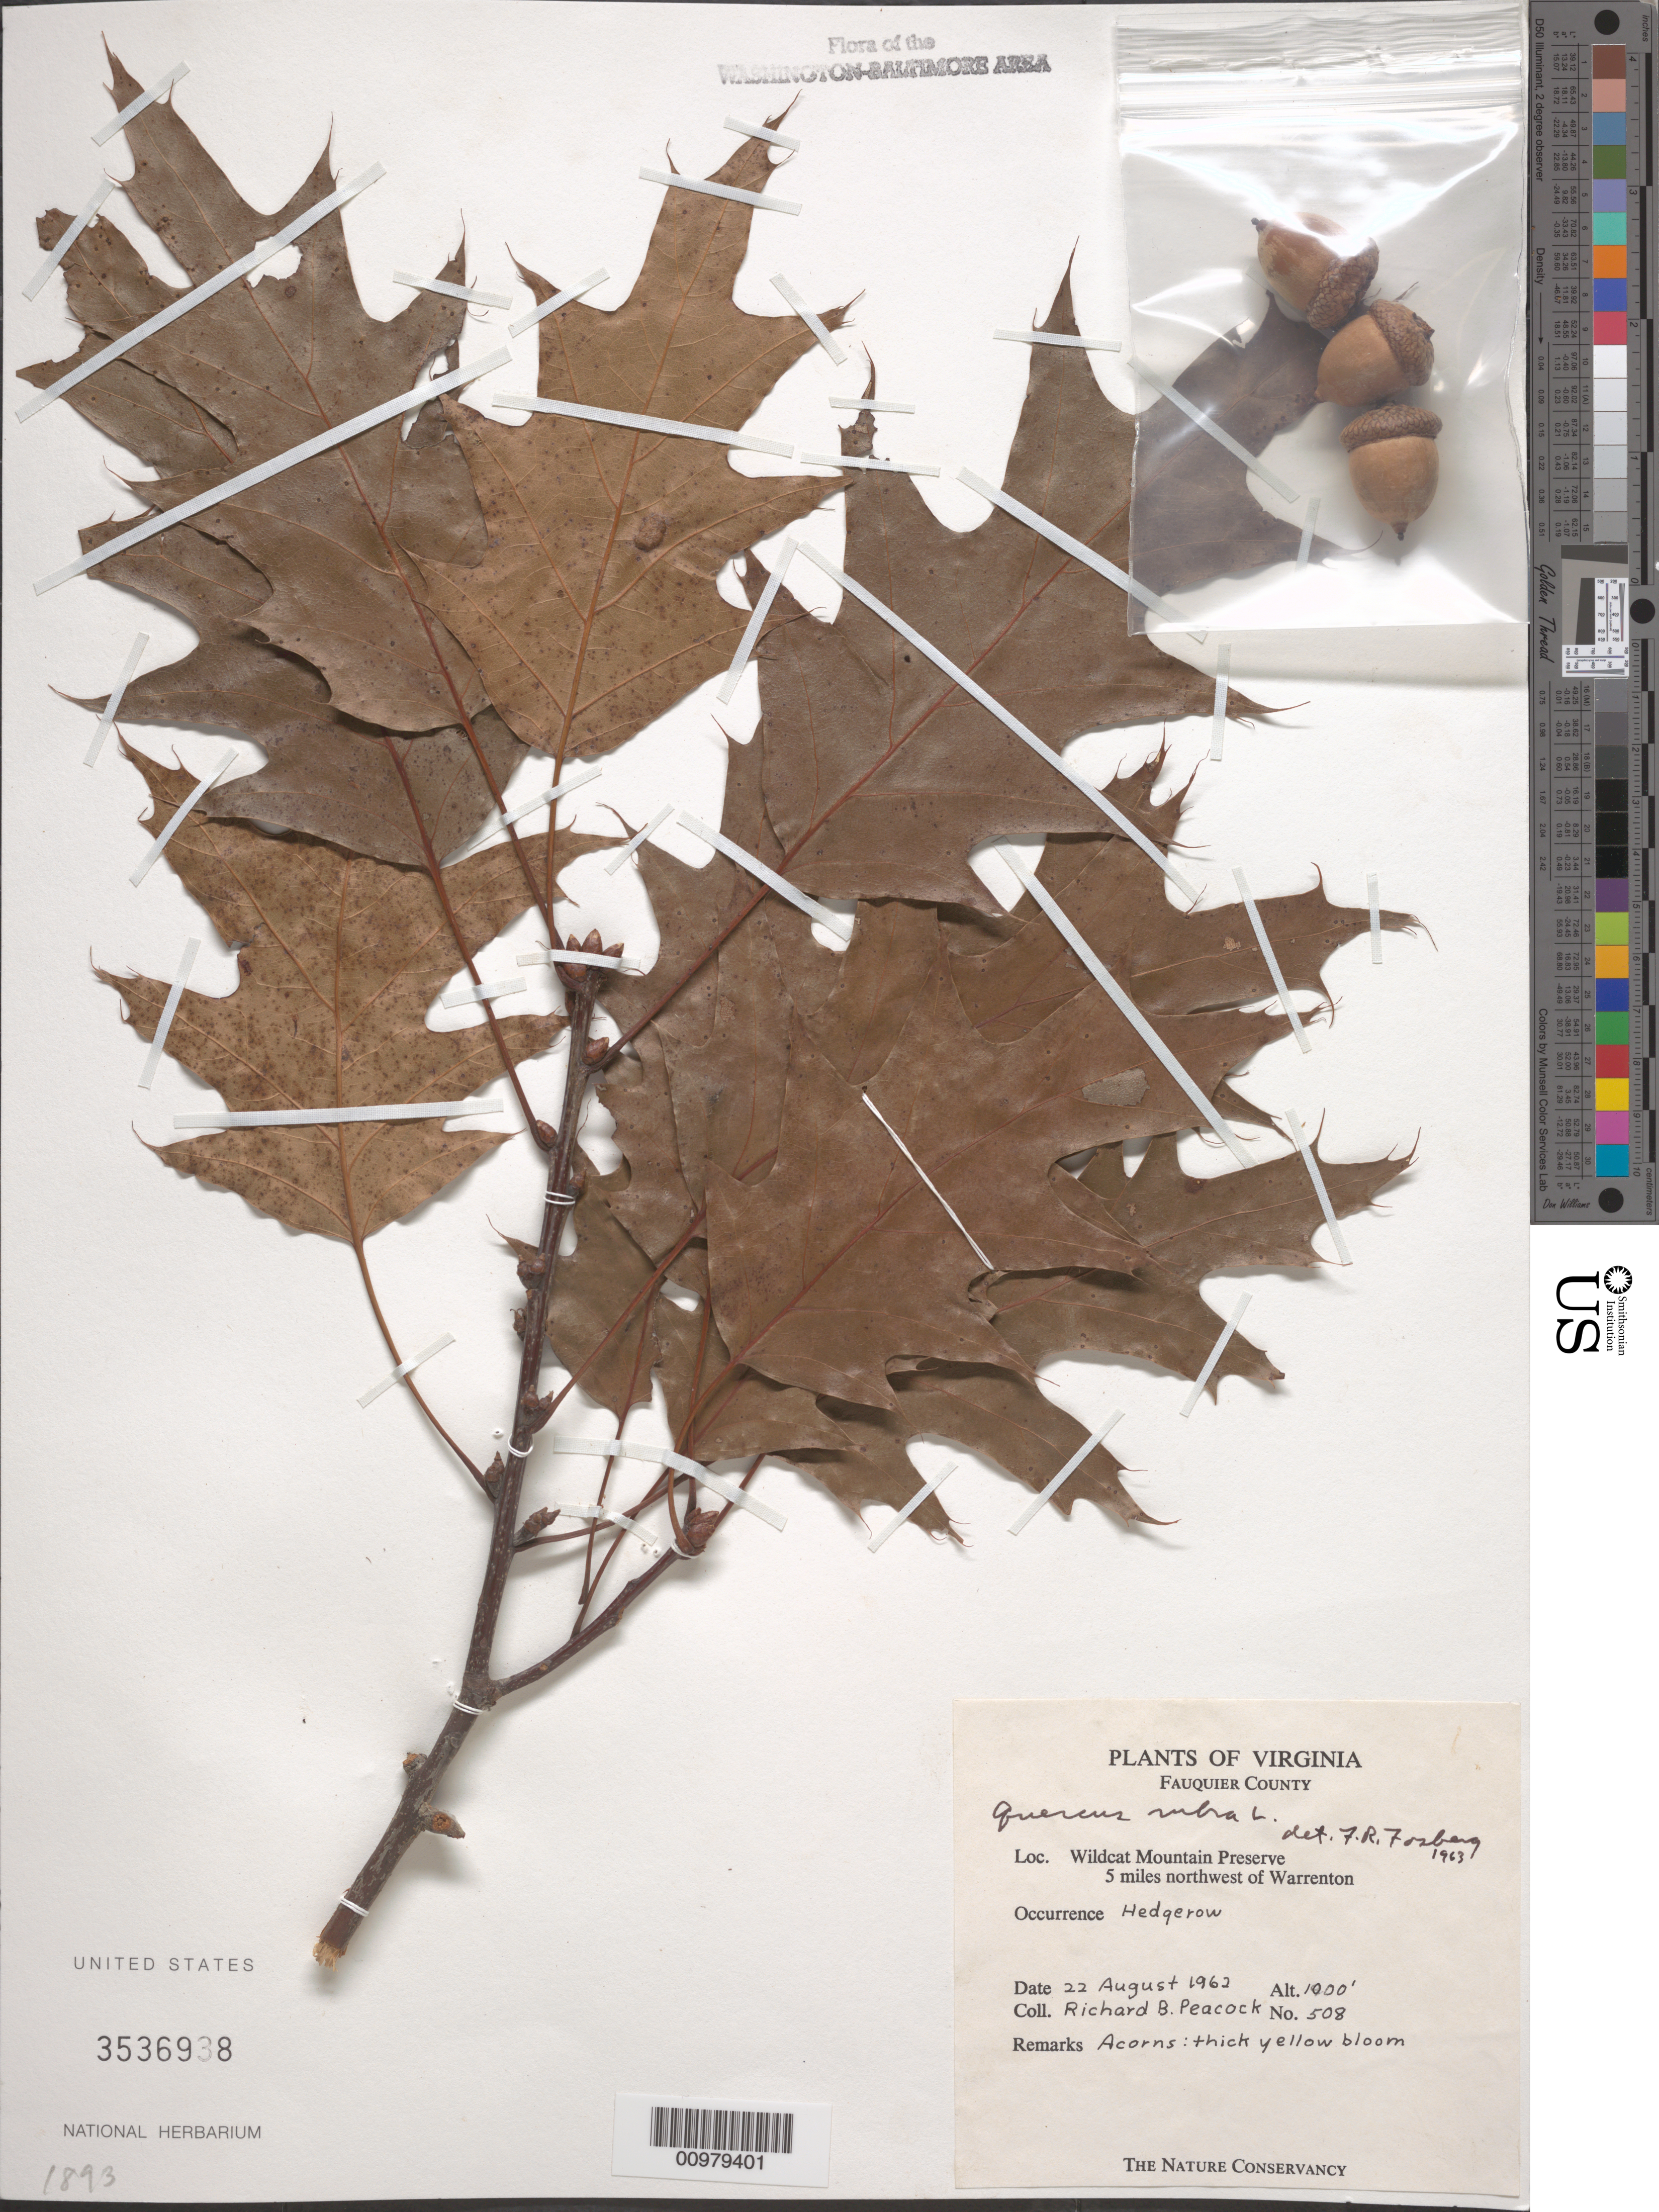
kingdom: Plantae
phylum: Tracheophyta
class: Magnoliopsida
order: Fagales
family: Fagaceae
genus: Quercus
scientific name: Quercus rubra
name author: L.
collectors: R. Peacock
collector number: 508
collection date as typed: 22 Aug 1962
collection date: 1962-08-22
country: United States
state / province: Virginia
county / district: Fauquier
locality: Wildcat Mountain Preserve, 5 miles northwest of Warrenton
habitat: hedgerow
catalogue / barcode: US 3536938